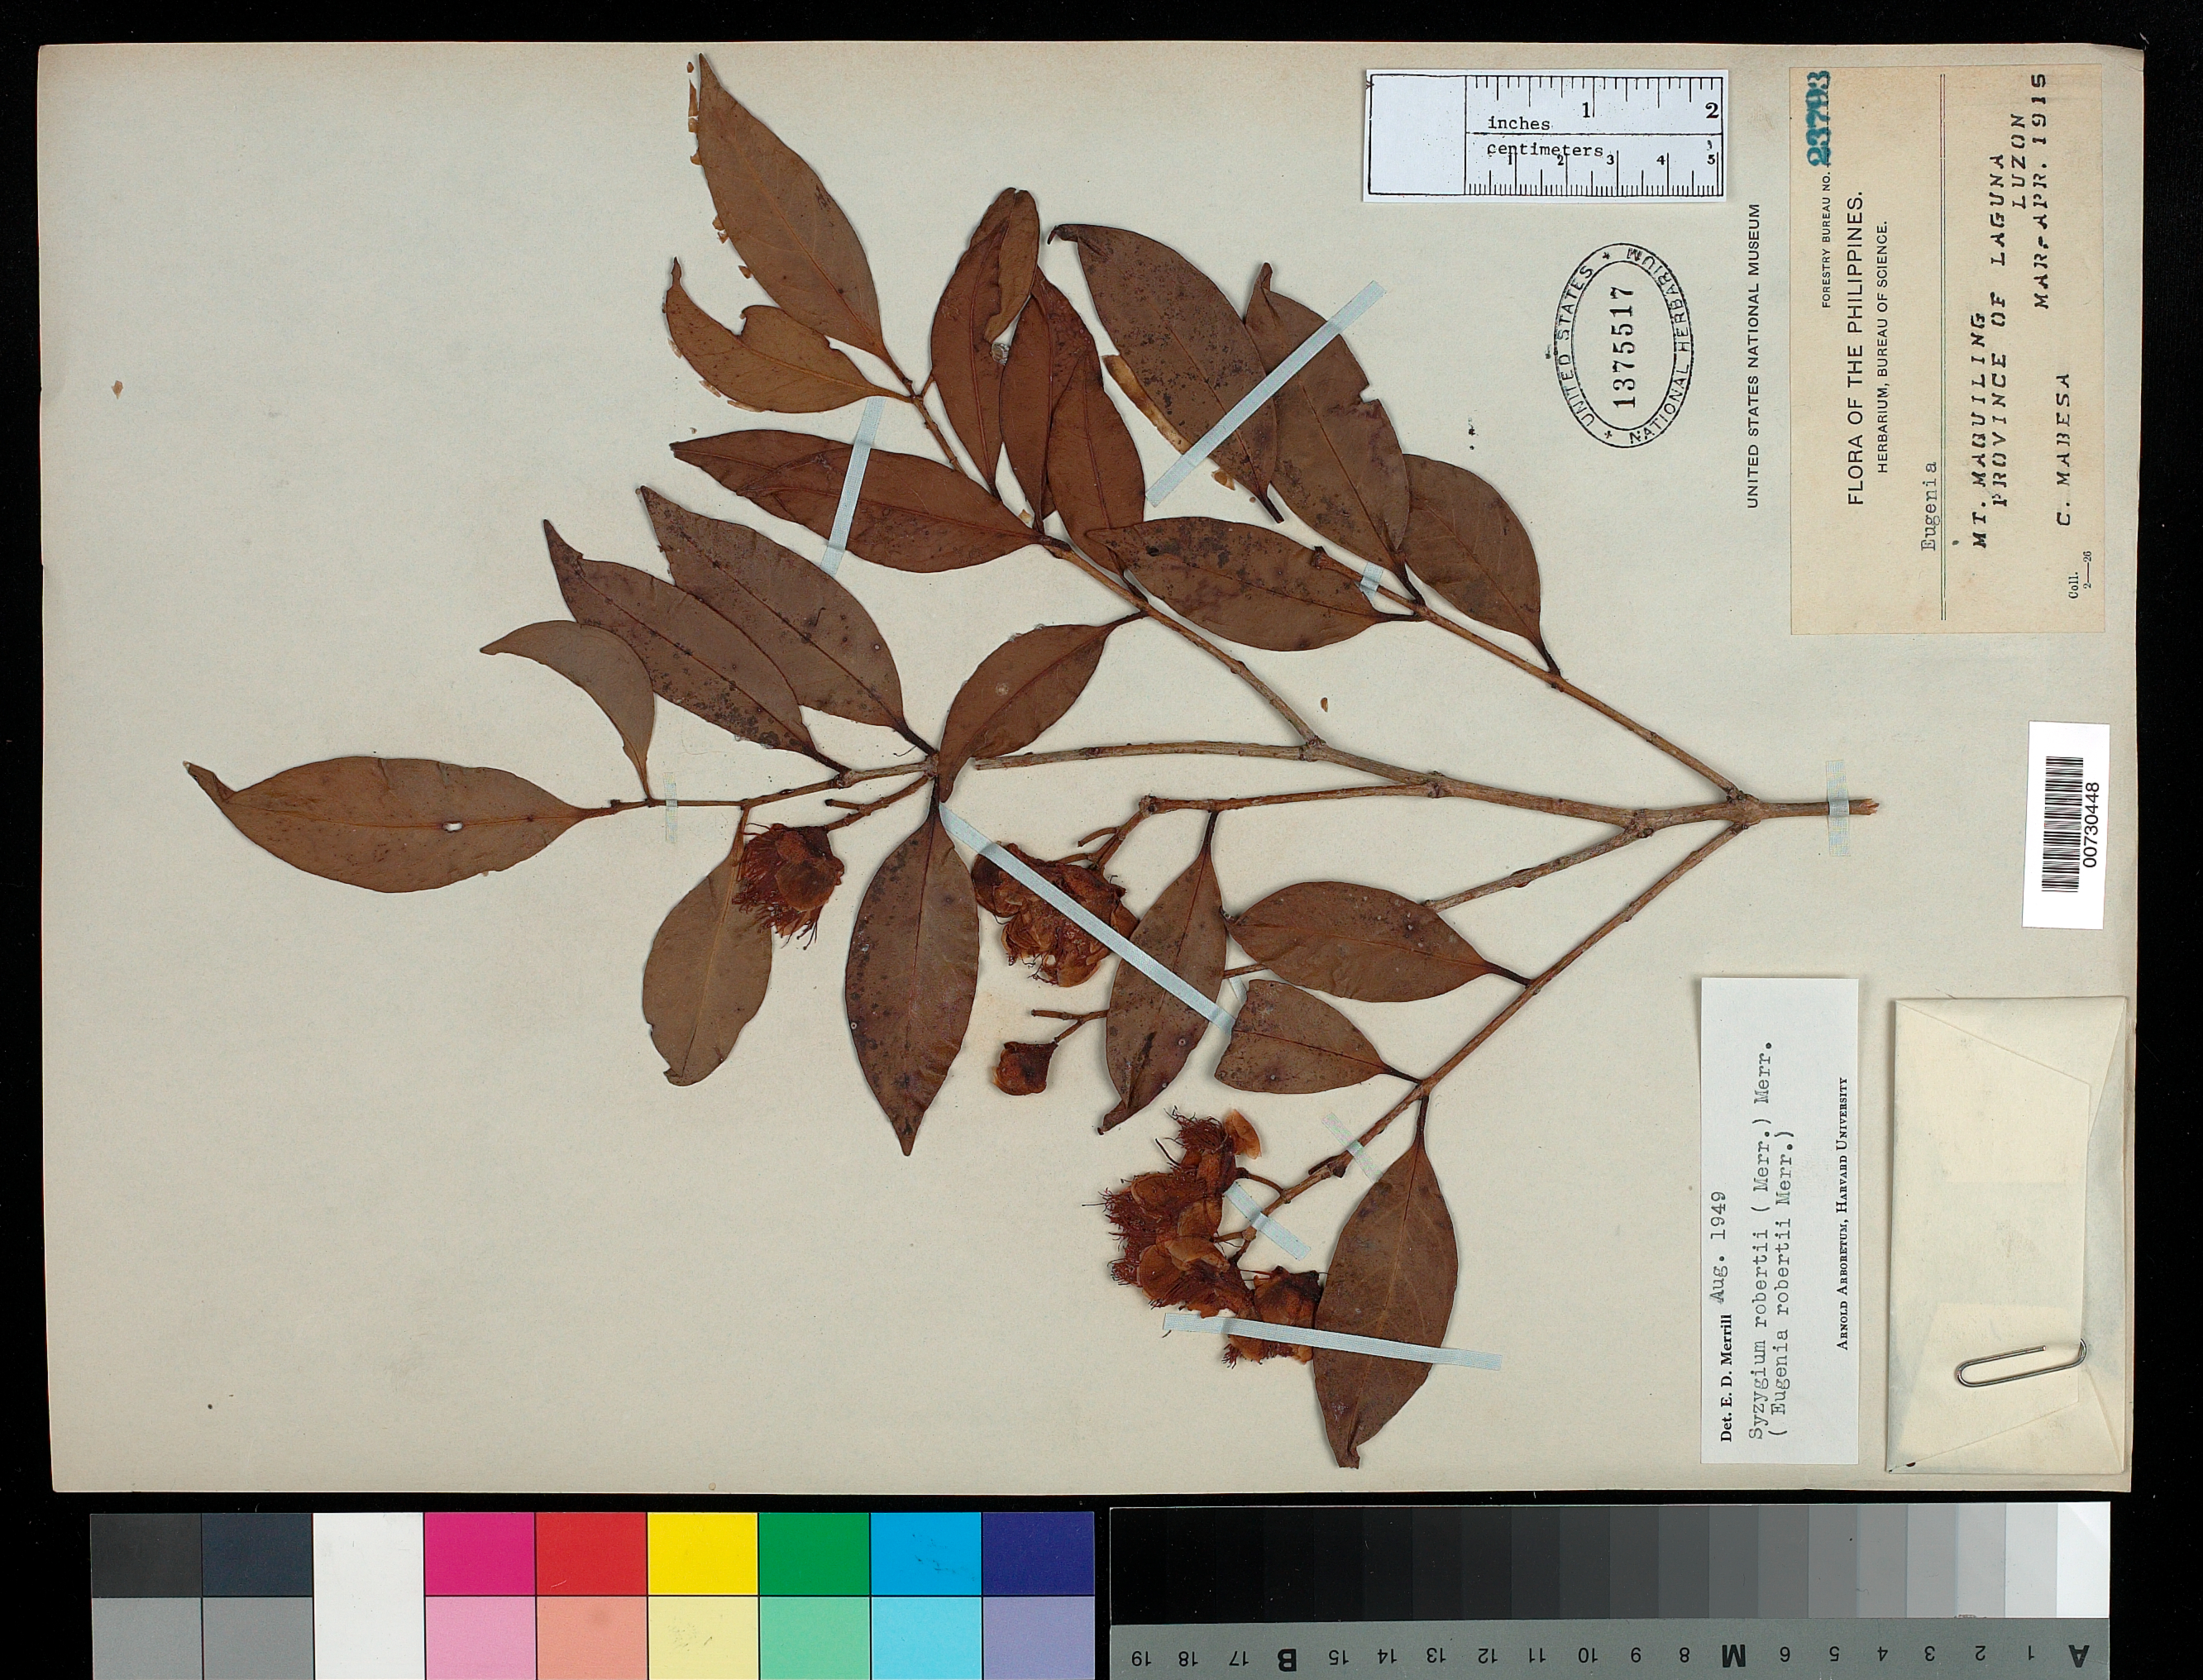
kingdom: Plantae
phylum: Tracheophyta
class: Magnoliopsida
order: Myrtales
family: Myrtaceae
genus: Syzygium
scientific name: Syzygium robertii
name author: (Merr.) Merr.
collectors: C. Mabesa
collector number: For. Bur. 23793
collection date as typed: Mar 1915 to -- Apr 1915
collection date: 1915-03/1915-04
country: Philippines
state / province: Calabarzon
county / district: Laguna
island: Luzon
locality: Mt. Maquiling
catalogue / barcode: US 1375517